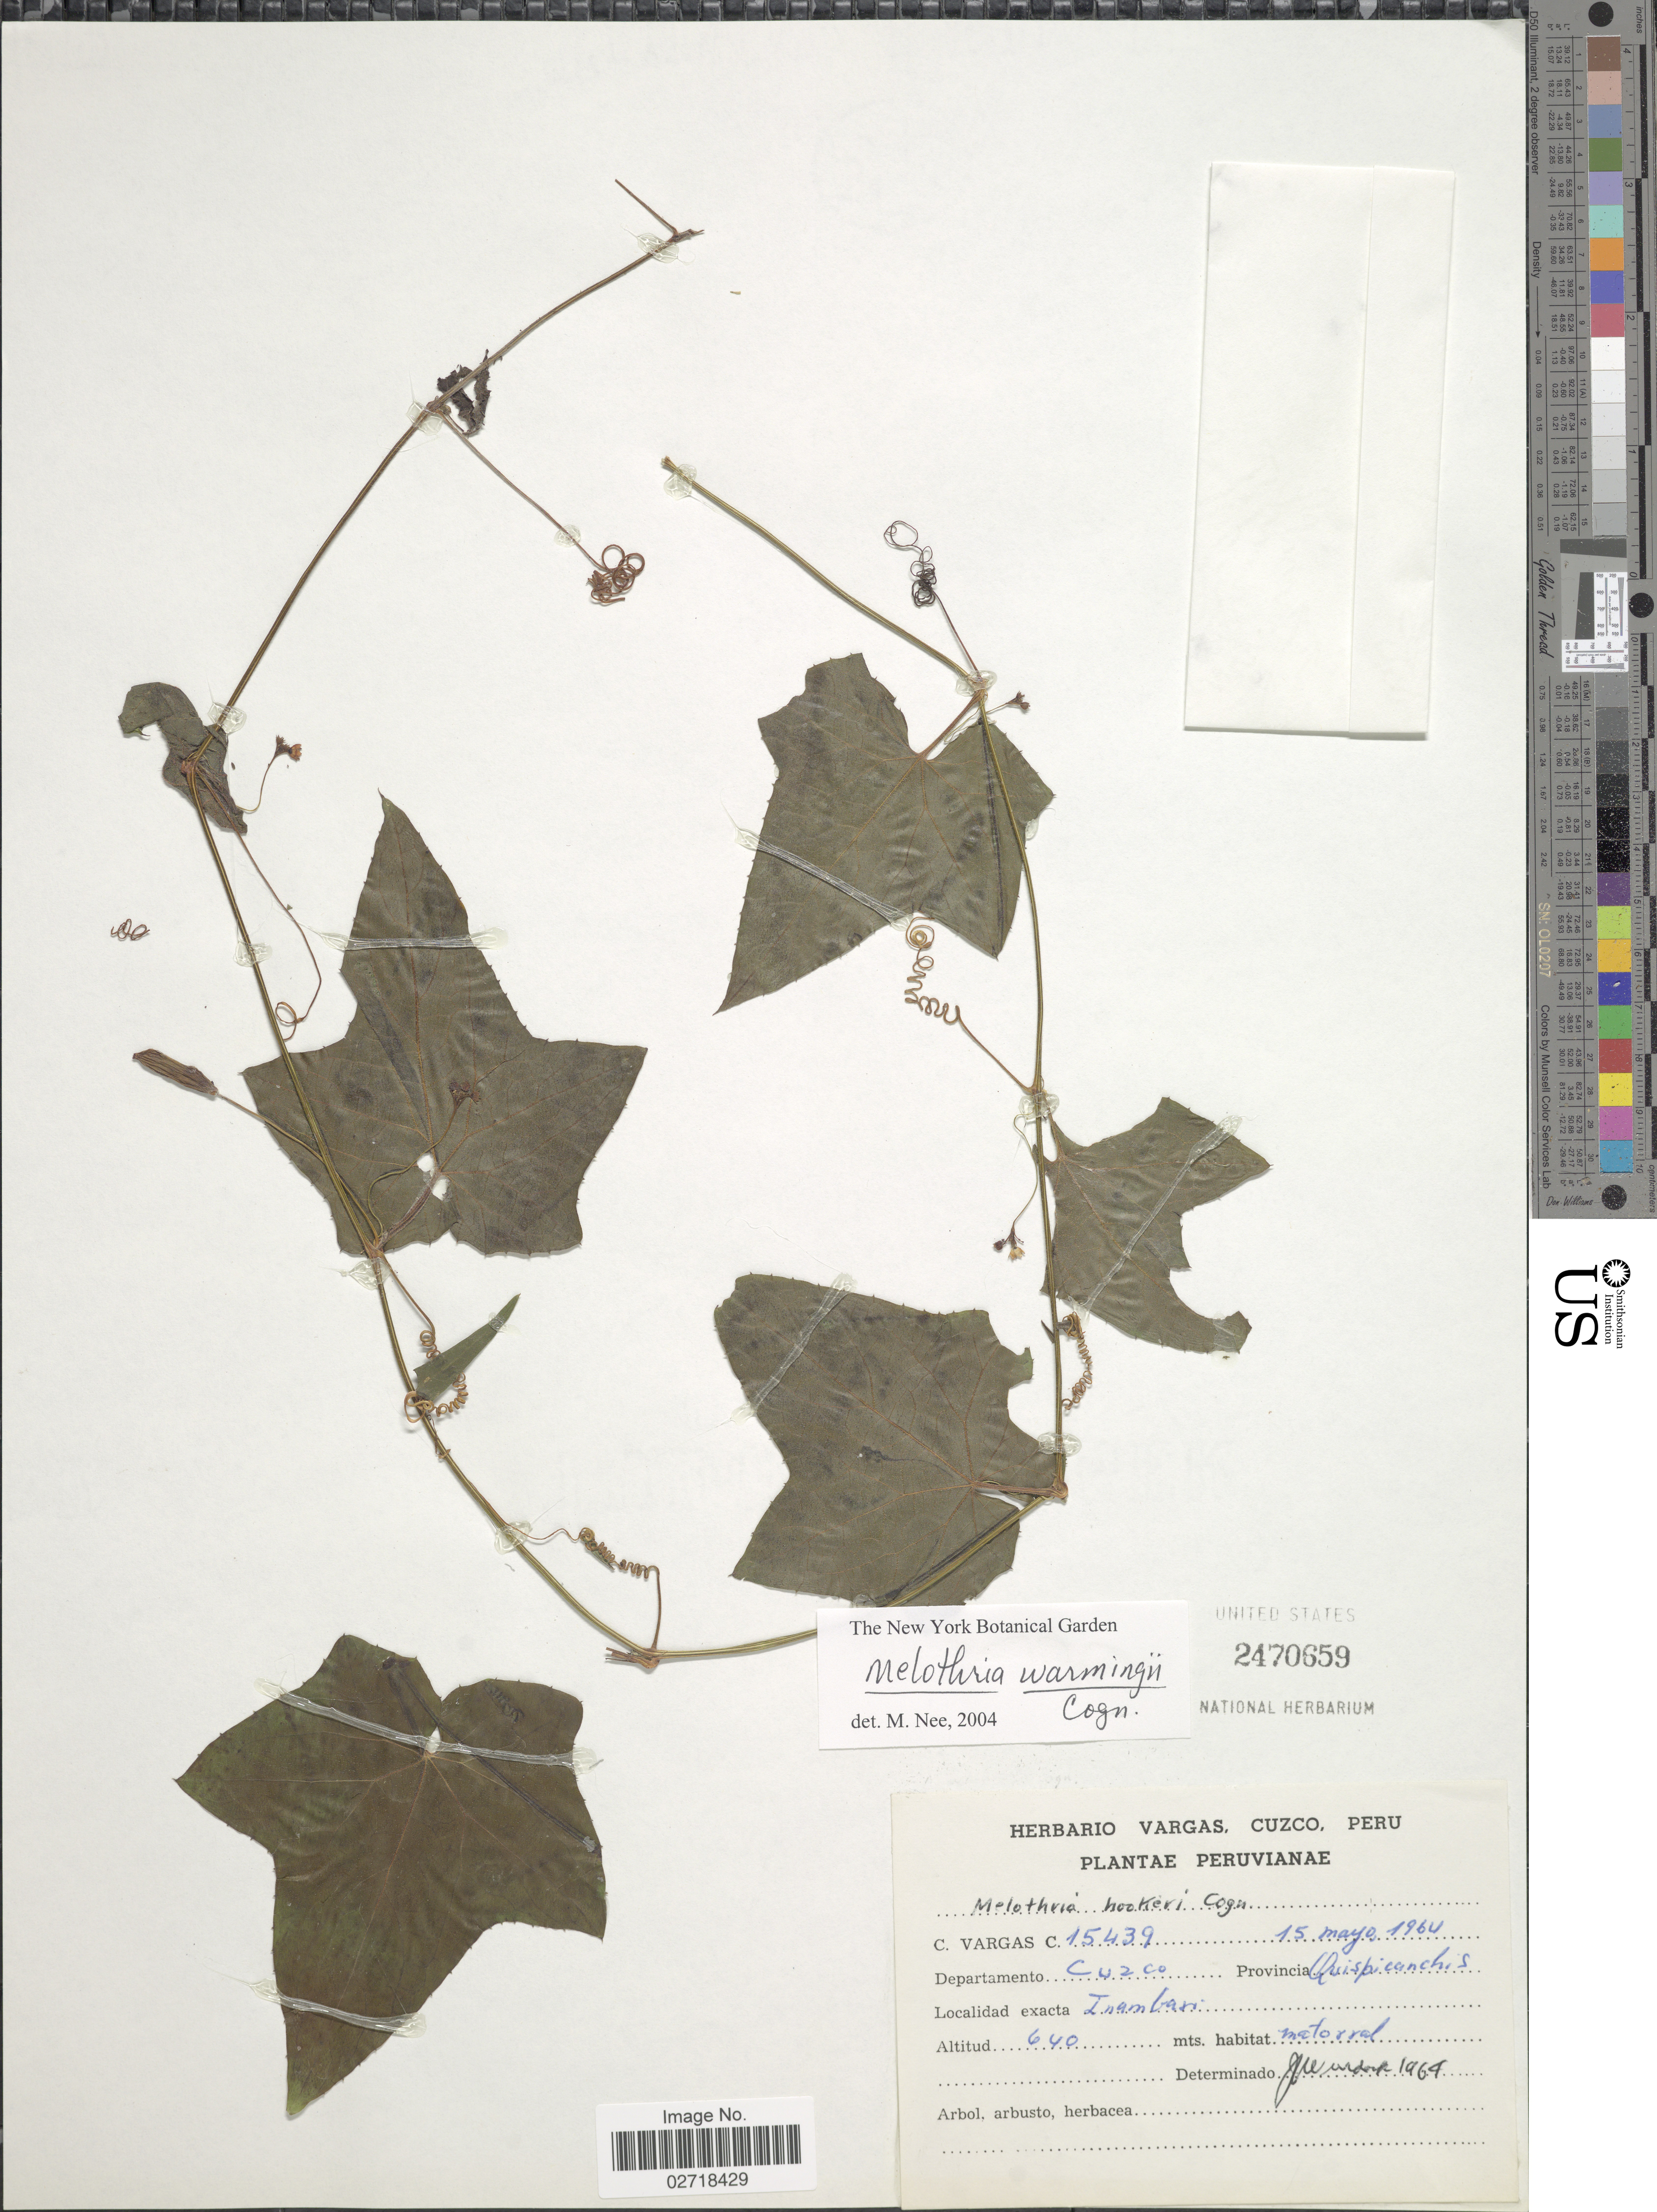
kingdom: Plantae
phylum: Tracheophyta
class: Magnoliopsida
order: Cucurbitales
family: Cucurbitaceae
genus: Melothria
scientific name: Melothria warmingii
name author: Cogn.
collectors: C. Vargas Calderón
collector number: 15439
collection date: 1964-05-15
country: Peru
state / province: Cusco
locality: Departamento Cuzco, Provincia Quispicanchis, Inambari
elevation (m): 640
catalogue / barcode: US 2470659